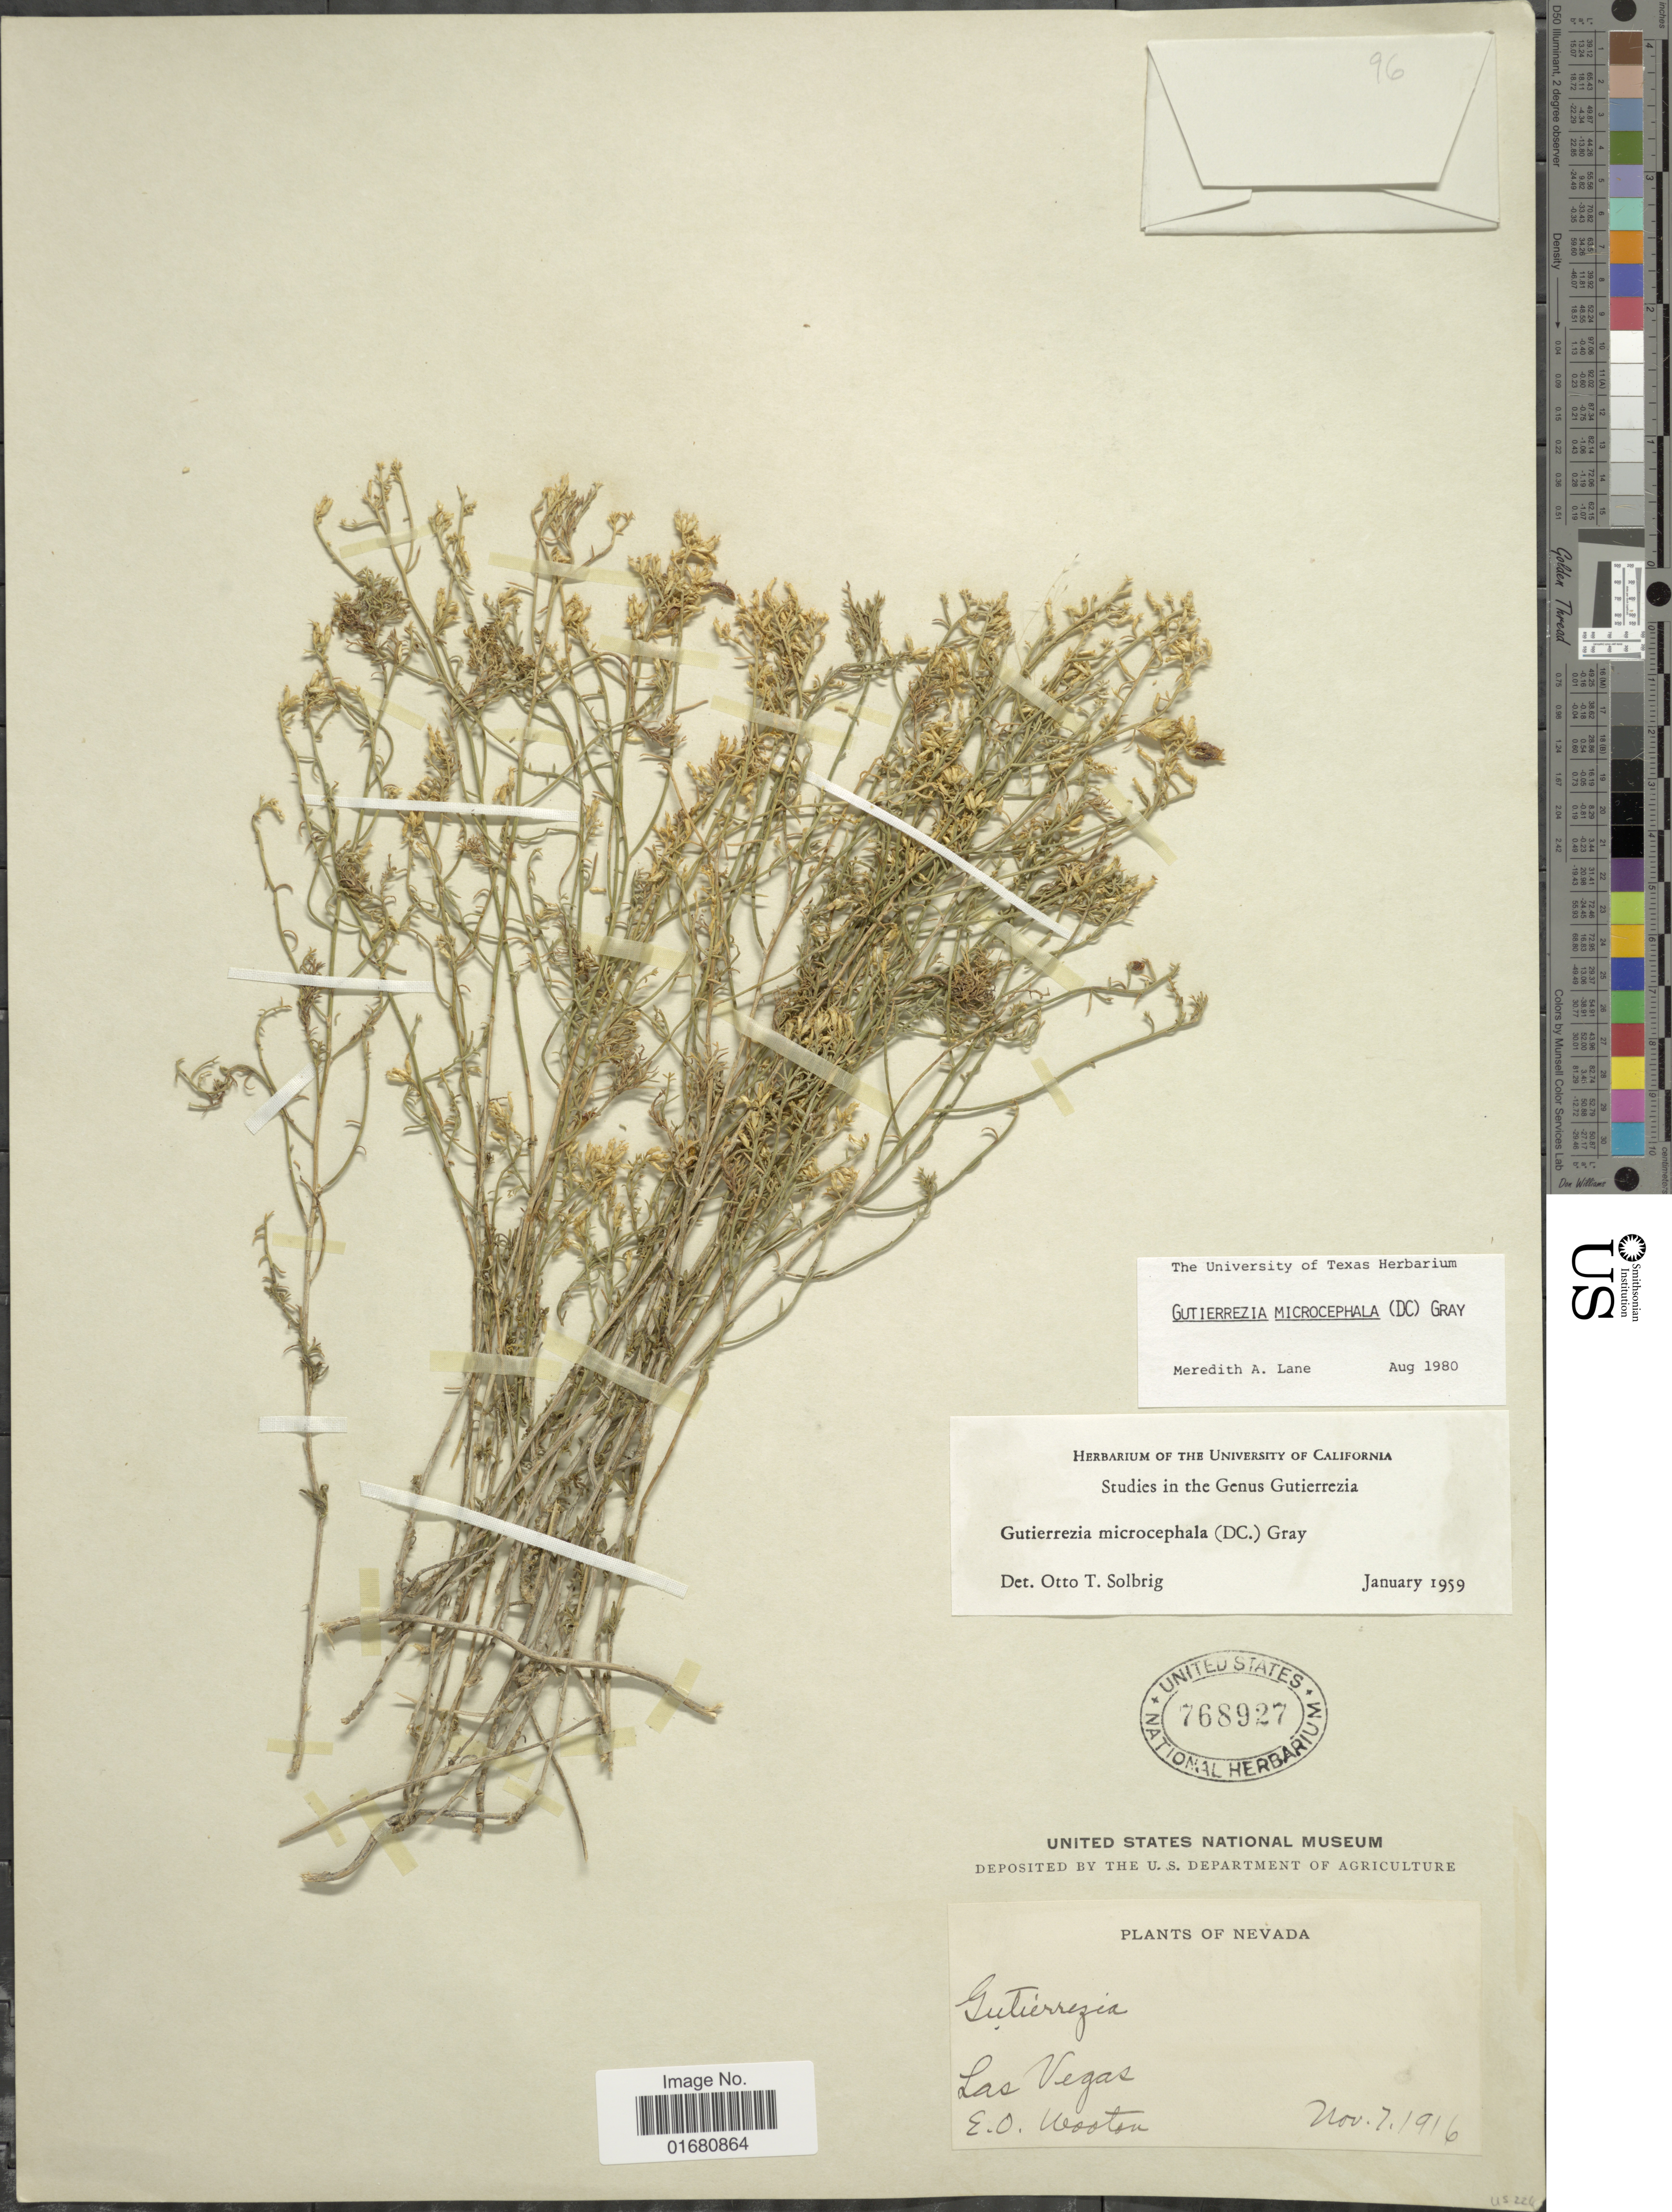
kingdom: Plantae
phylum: Tracheophyta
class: Magnoliopsida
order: Asterales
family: Asteraceae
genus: Gutierrezia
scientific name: Gutierrezia microcephala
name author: (DC.) A. Gray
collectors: E. O. Wooton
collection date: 1916-11-07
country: United States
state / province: Nevada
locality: Las Vegas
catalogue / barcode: US 768927